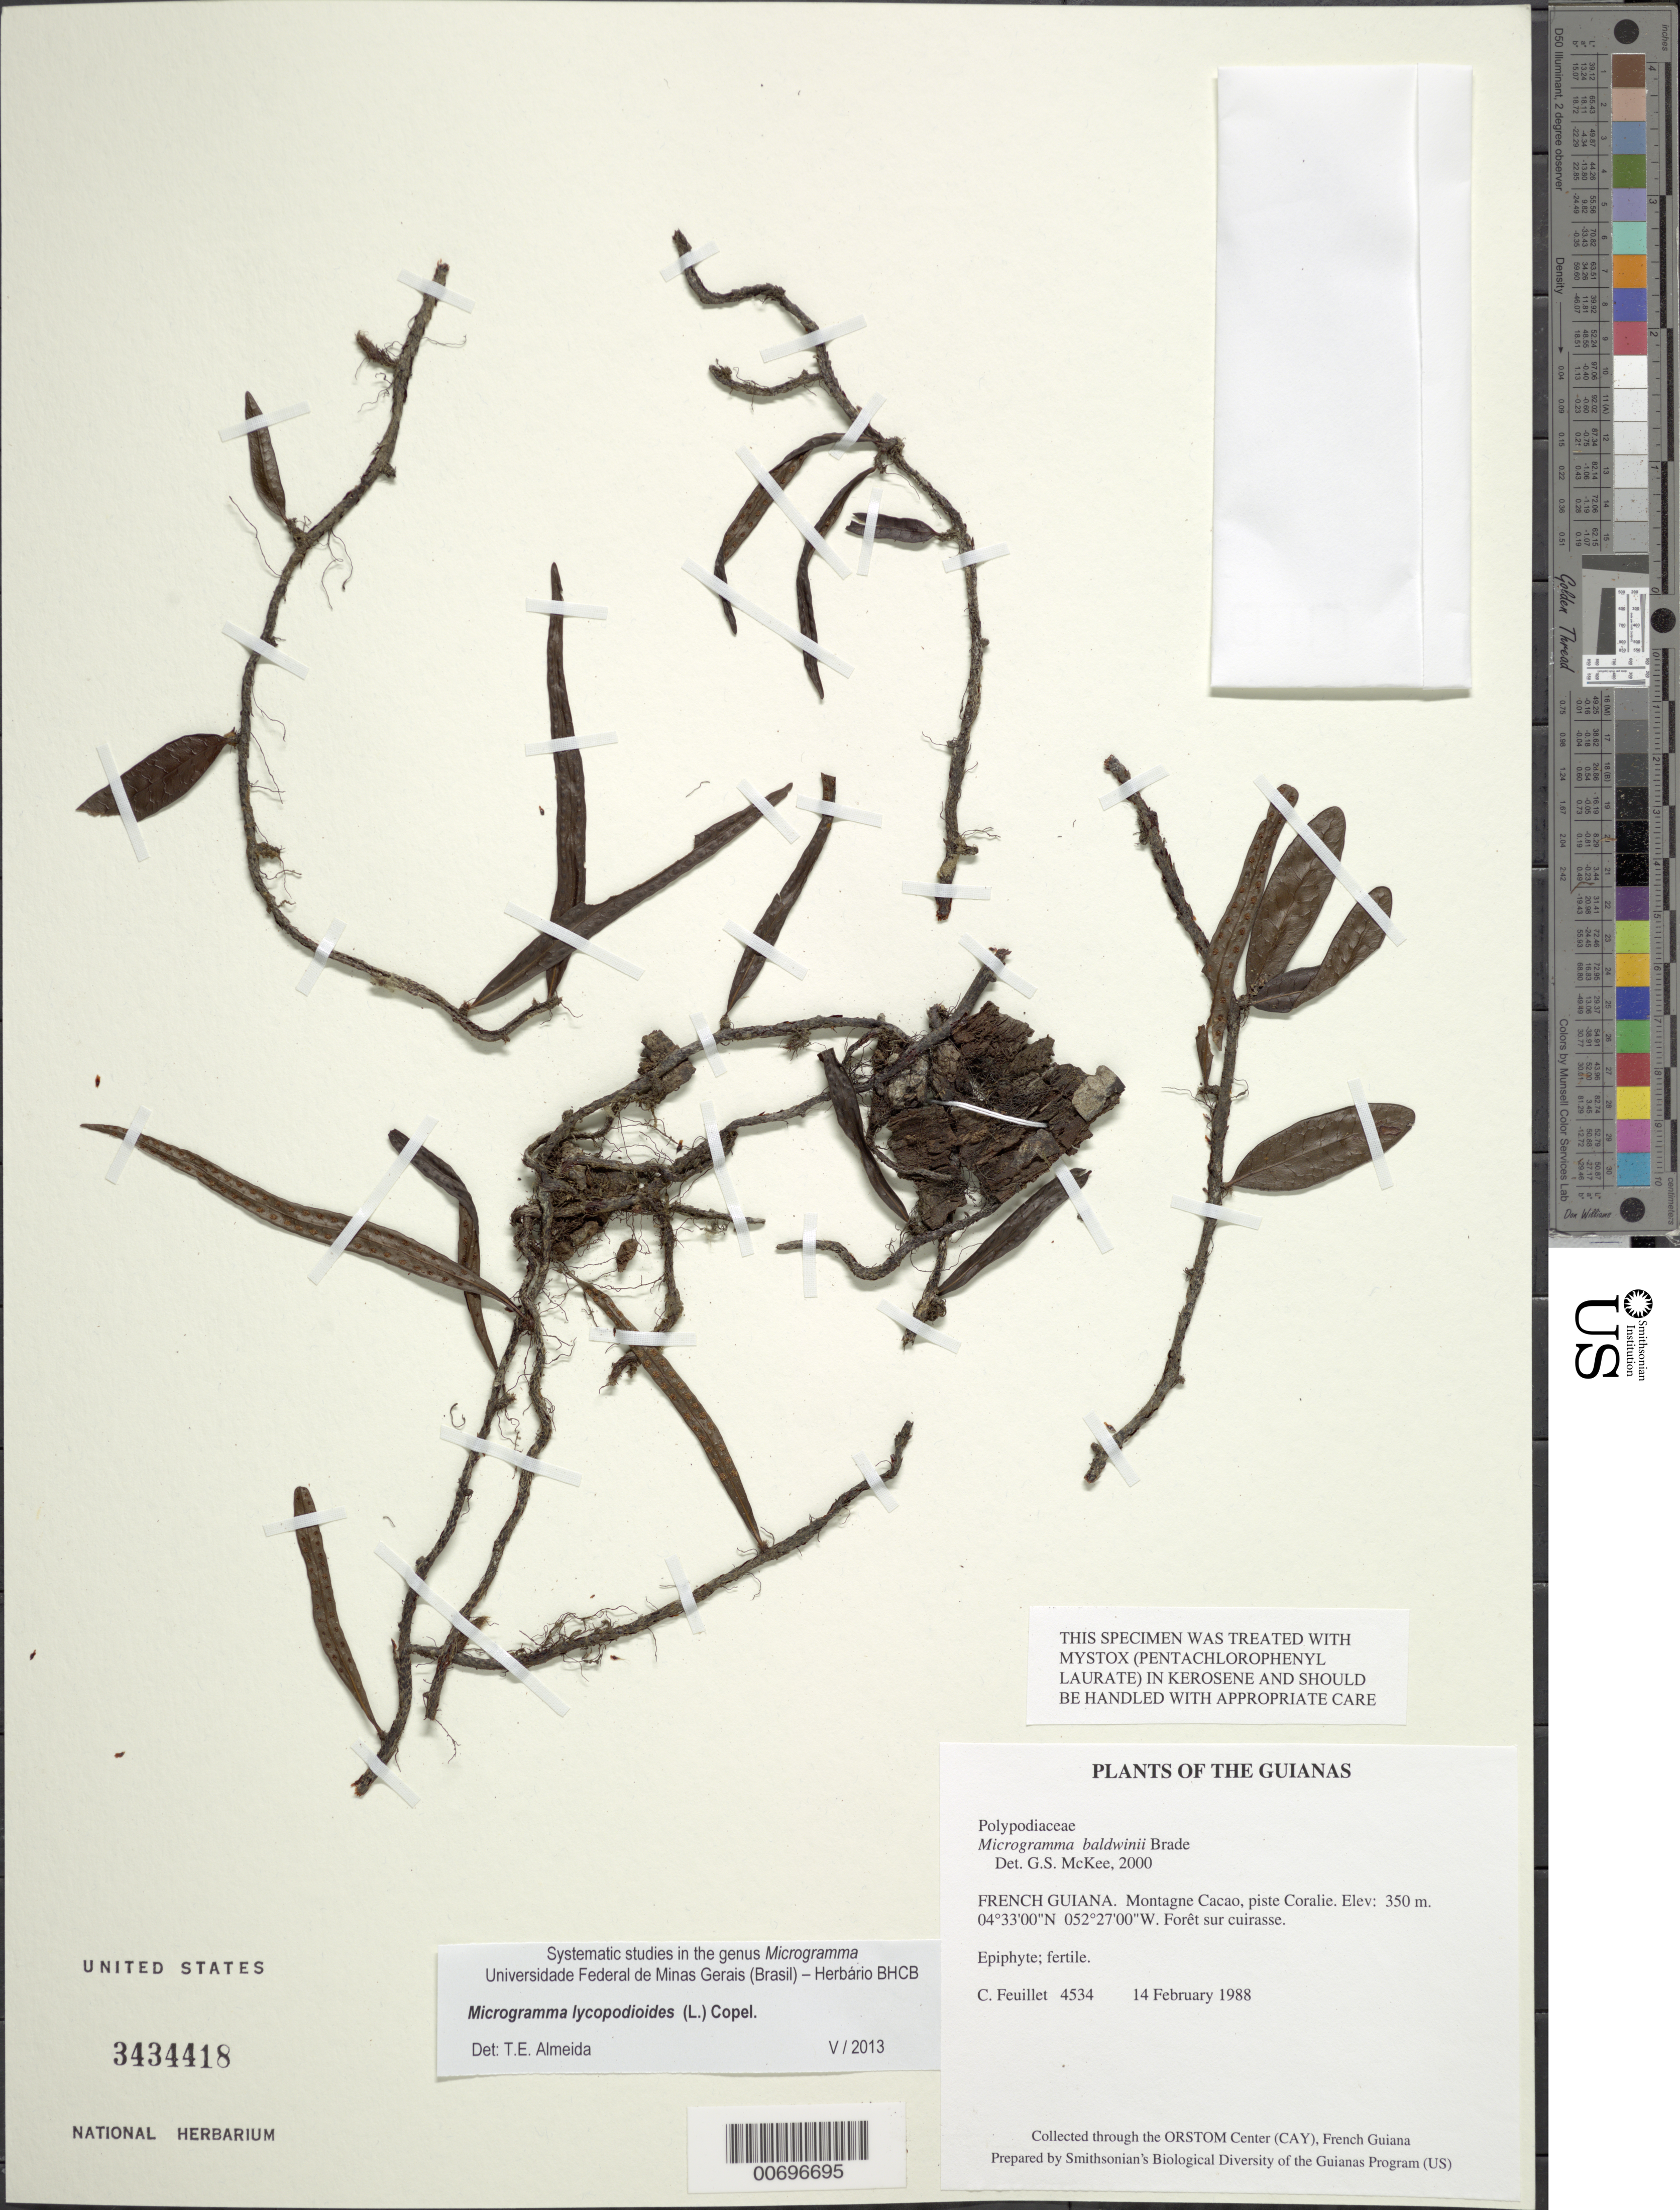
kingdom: Plantae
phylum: Tracheophyta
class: Polypodiopsida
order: Polypodiales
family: Polypodiaceae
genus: Microgramma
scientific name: Microgramma lycopodioides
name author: (L.) Copel.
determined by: Almeida, T. E.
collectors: C. Feuillet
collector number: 4534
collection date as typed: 14 Feb 1988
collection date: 1988-02-14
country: French Guiana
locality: Montagne Cacao, piste Coralie - Bassin de la Comté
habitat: Forêt sur cuirasse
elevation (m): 350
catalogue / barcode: US 3434418